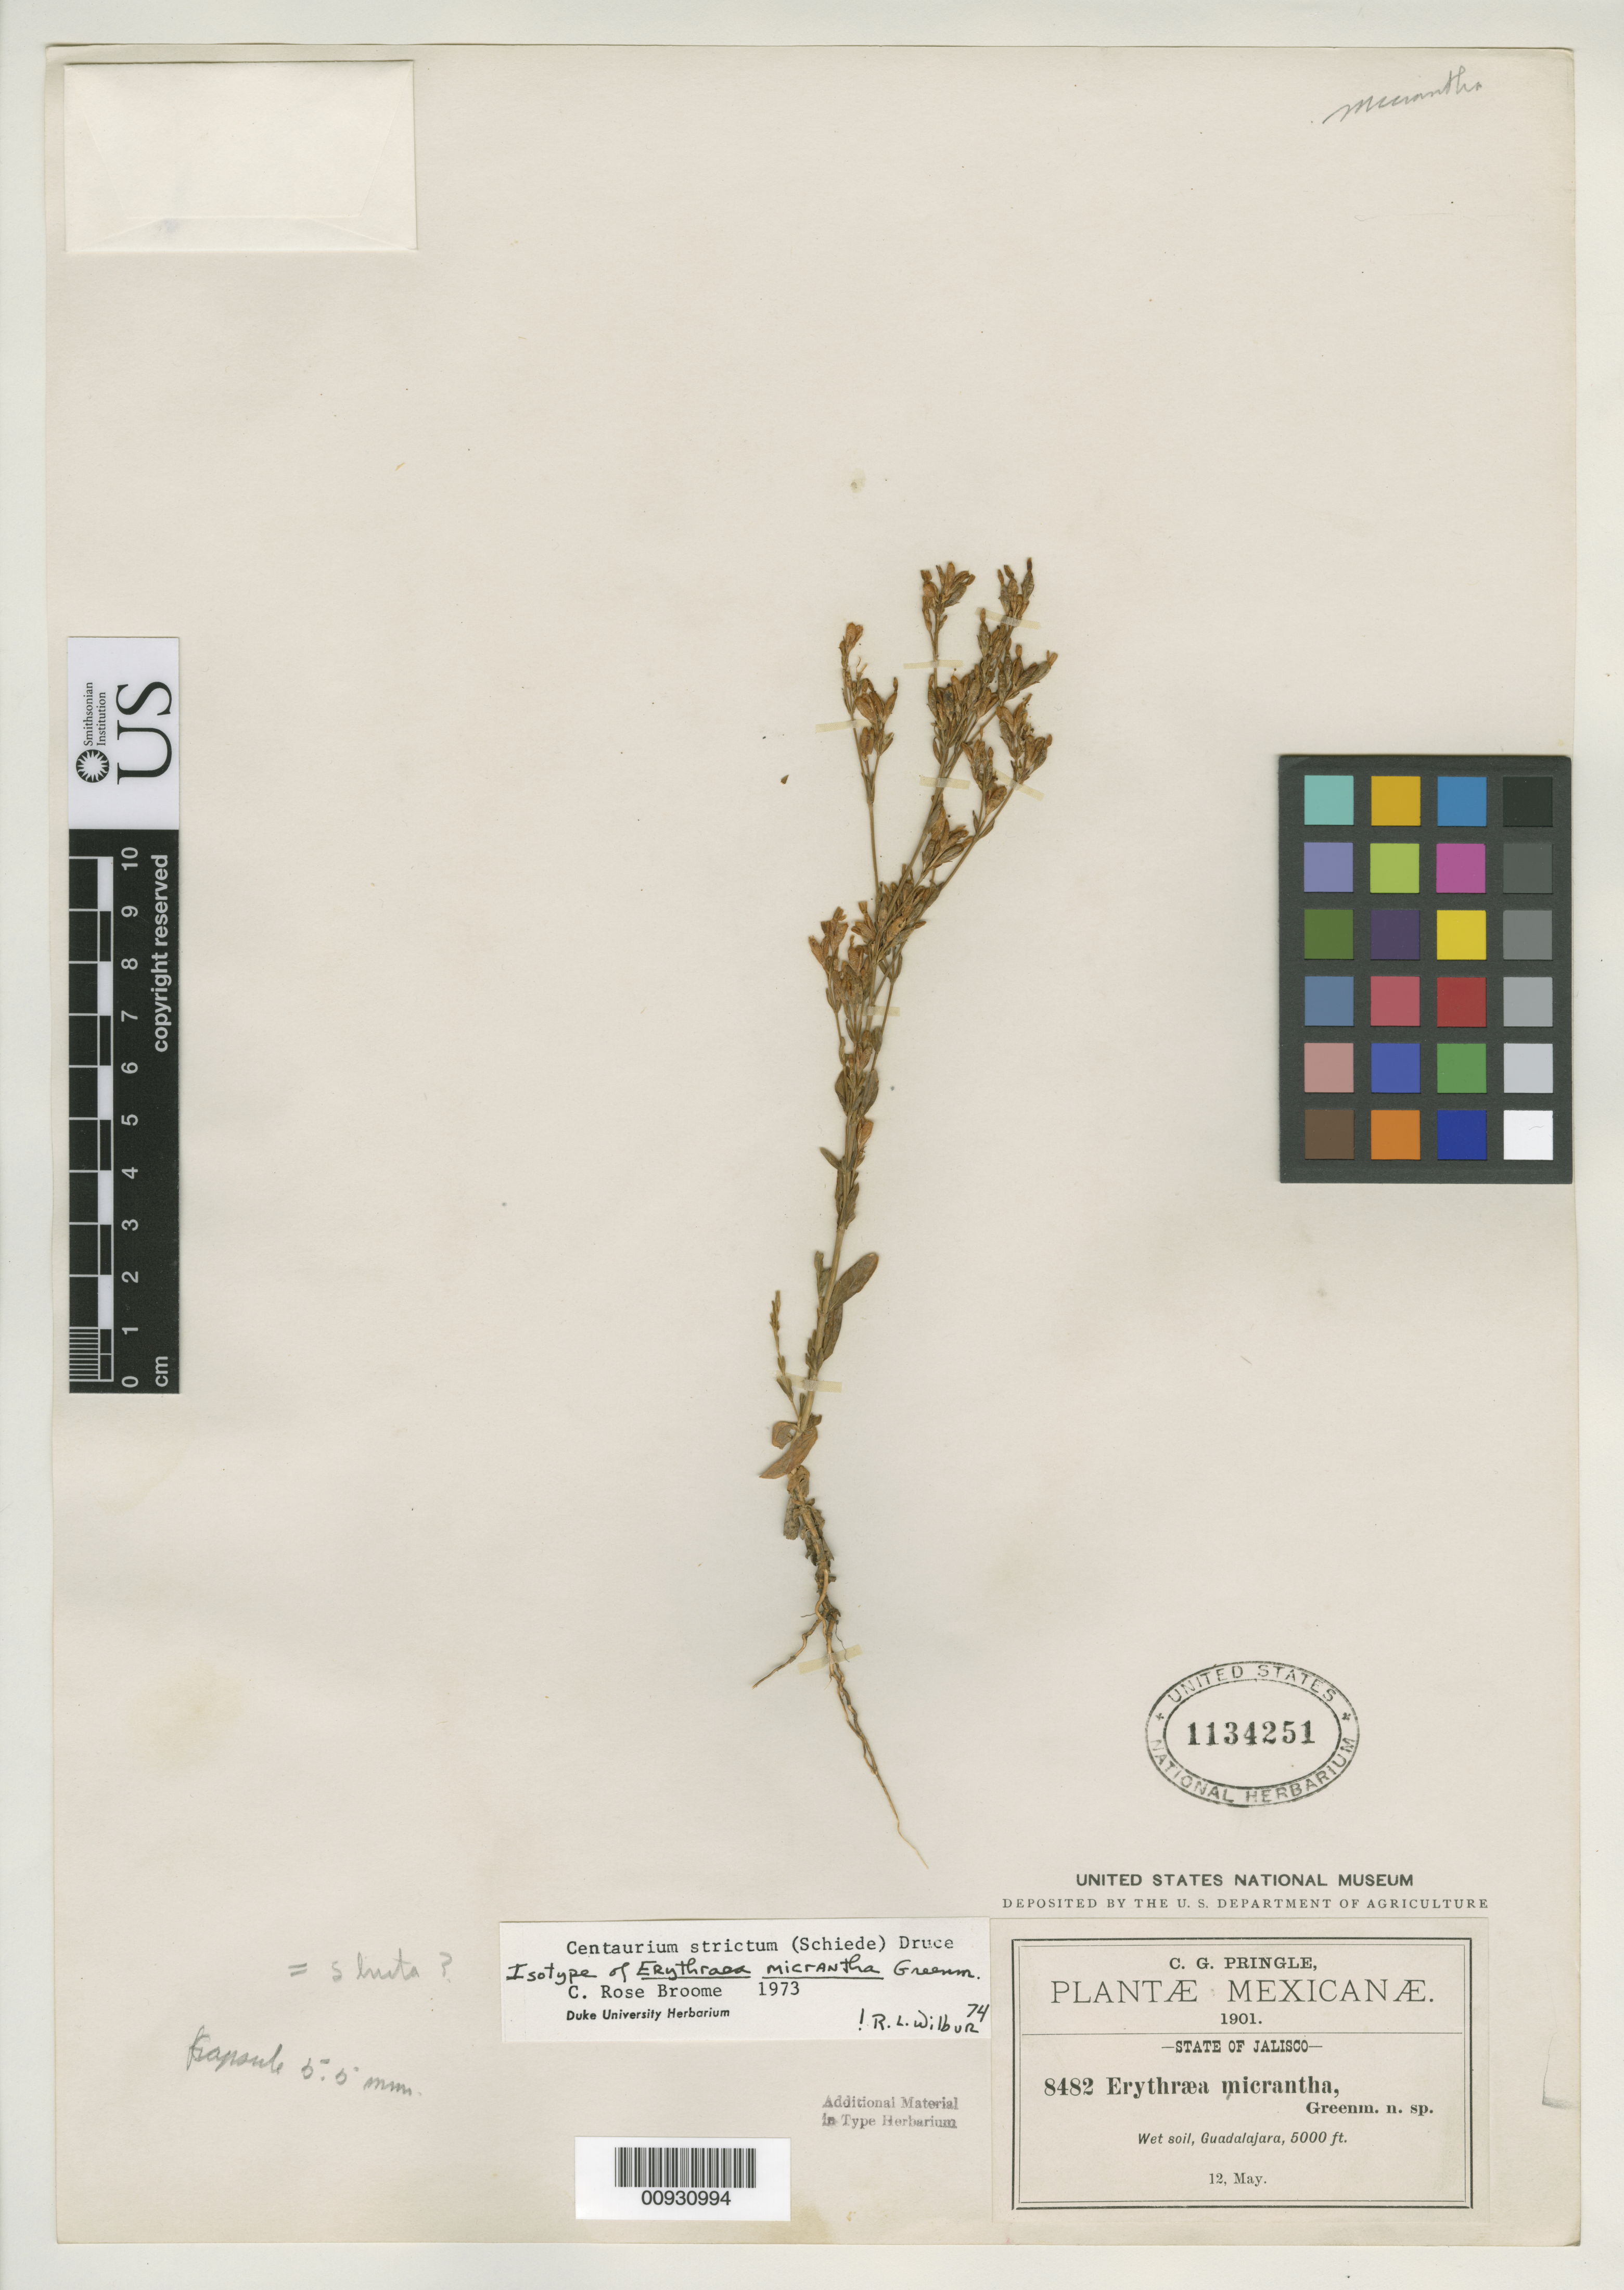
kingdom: Plantae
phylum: Tracheophyta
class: Magnoliopsida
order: Gentianales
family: Gentianaceae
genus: Erythraea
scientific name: Erythraea micrantha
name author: Greenm.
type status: Isotype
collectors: C. G. Pringle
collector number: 8482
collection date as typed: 12 May 1901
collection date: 1901-05-12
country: Mexico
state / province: Jalisco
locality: Guadalajara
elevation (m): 1540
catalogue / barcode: US 1134251